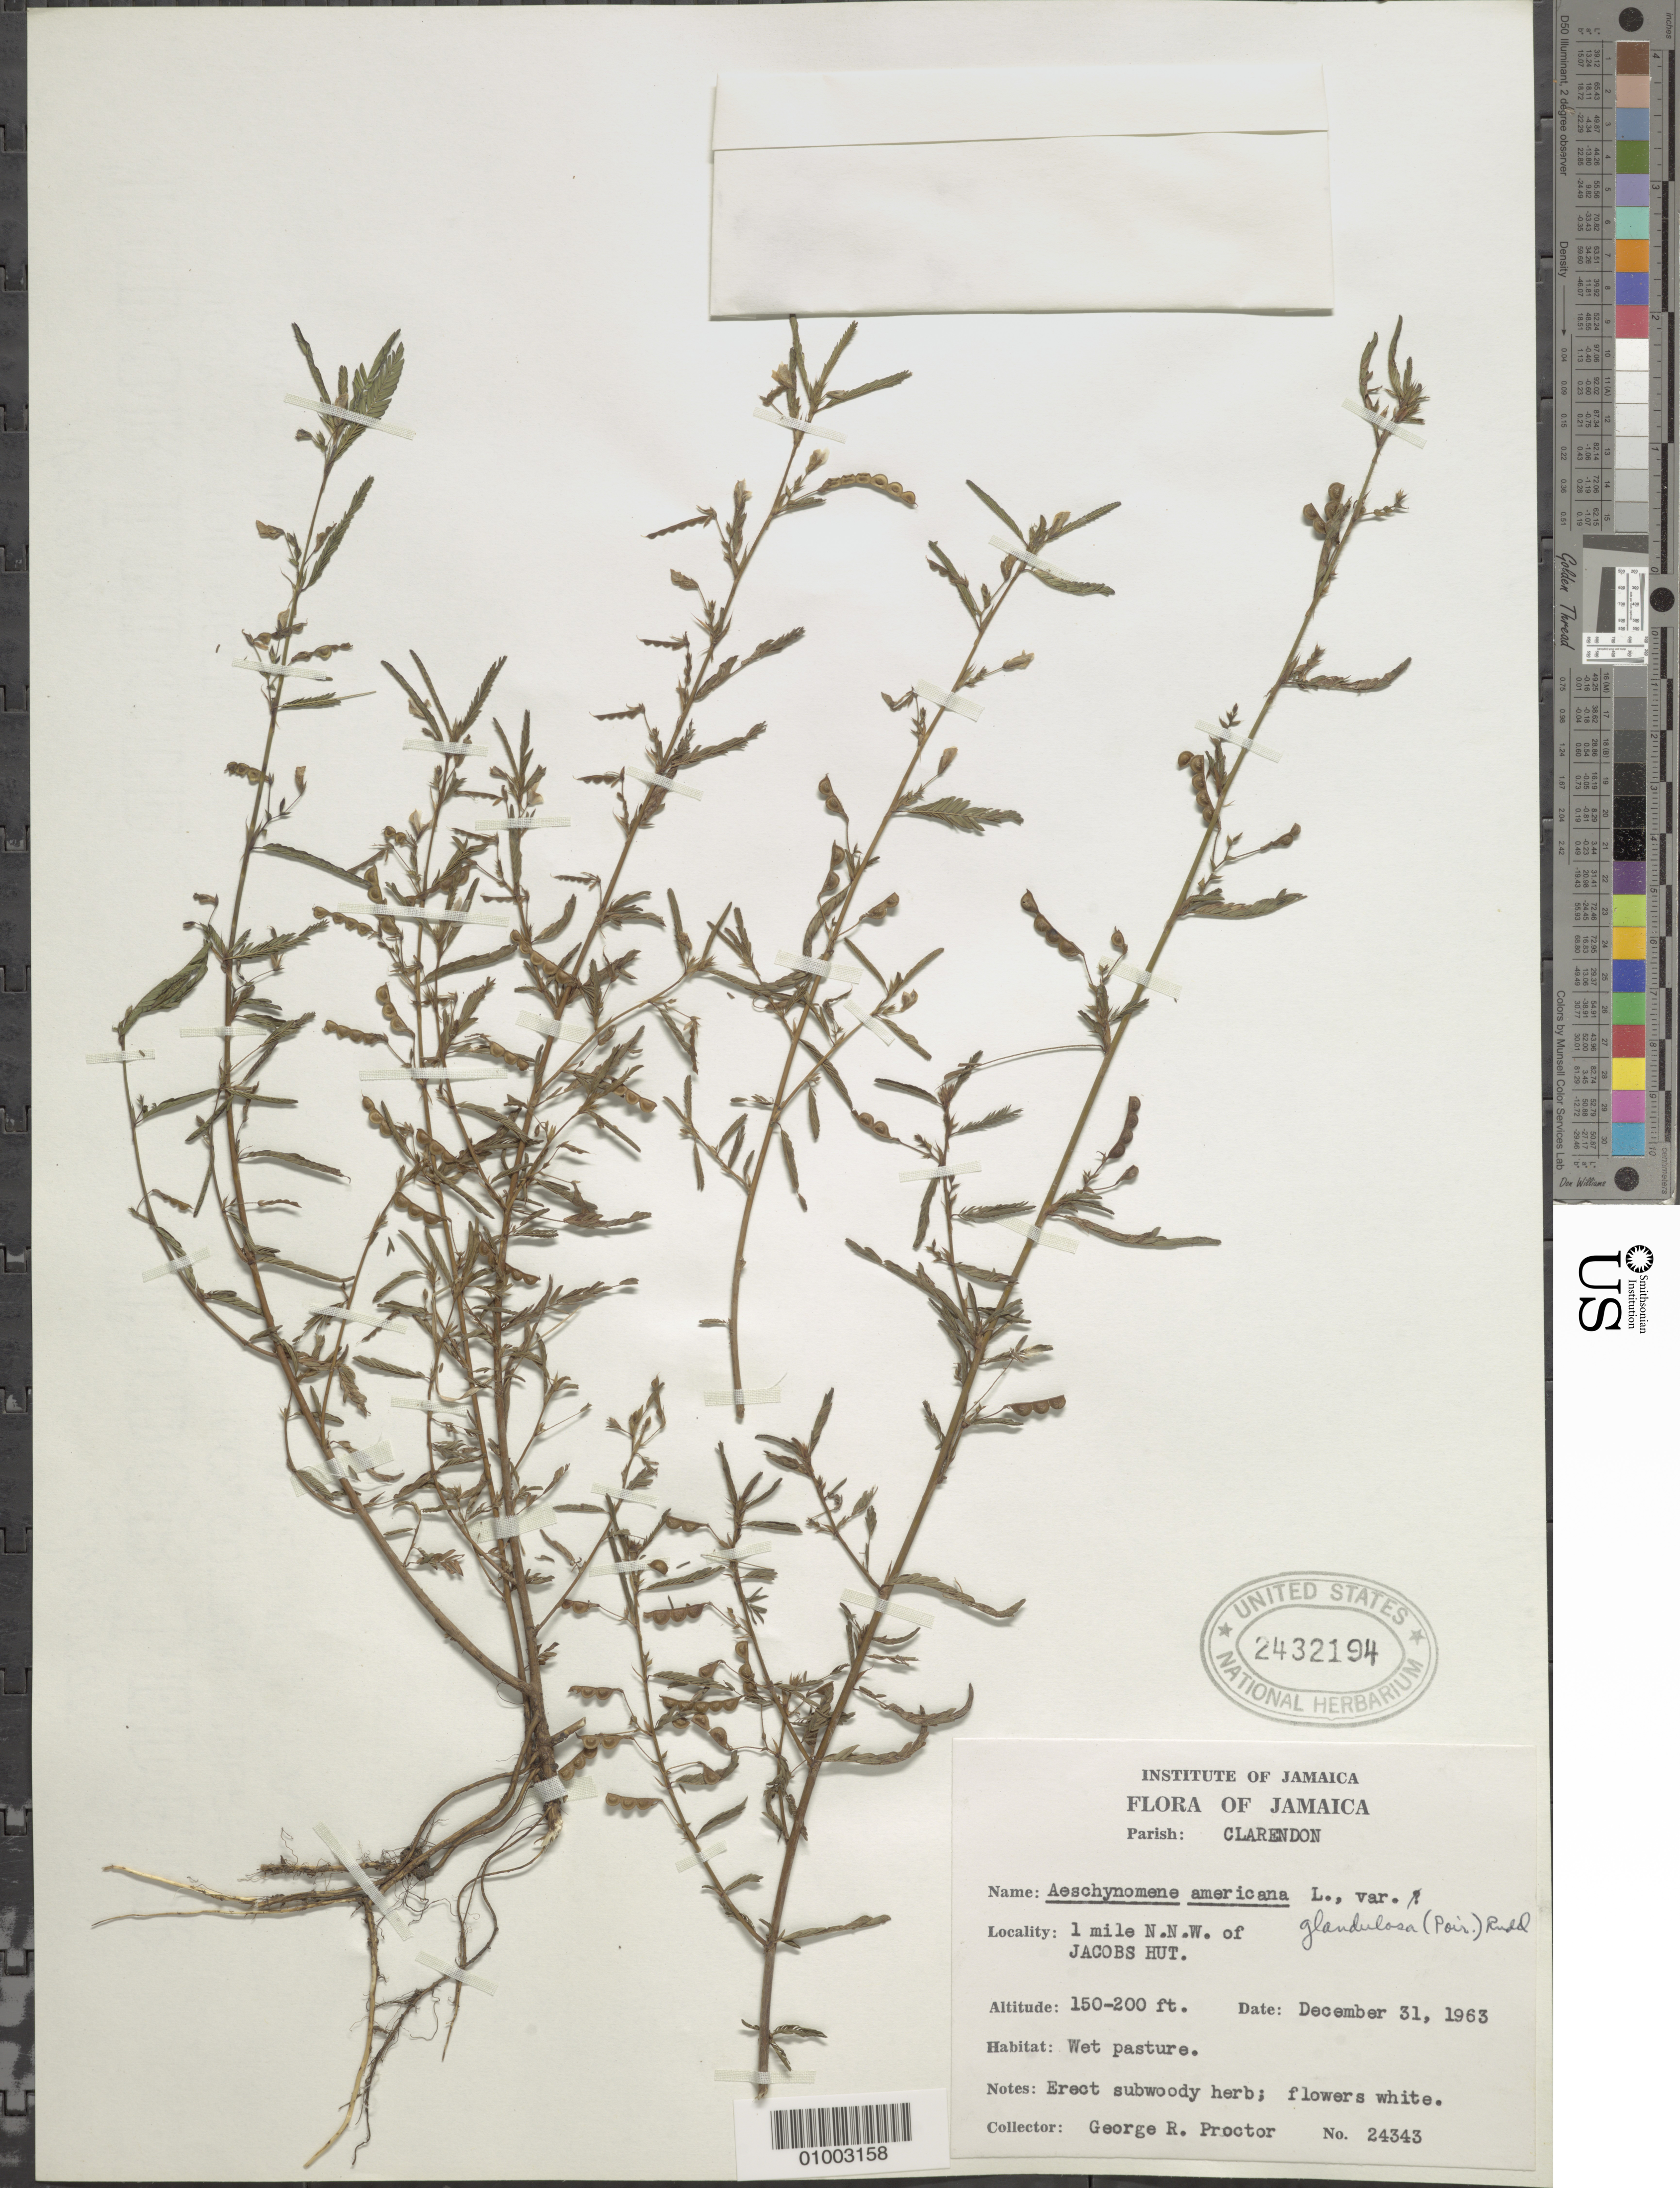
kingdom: Plantae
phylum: Tracheophyta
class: Magnoliopsida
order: Fabales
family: Fabaceae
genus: Aeschynomene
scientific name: Aeschynomene americana var. glandulosa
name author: (Poir.) Rudd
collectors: G. R. Proctor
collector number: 24343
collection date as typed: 31 Dec 1963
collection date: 1963-12-31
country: Jamaica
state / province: Clarendon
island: Jamaica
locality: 1 mile NNW of Jacobs Hut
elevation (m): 46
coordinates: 0 N, 0 E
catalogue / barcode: US 2432194